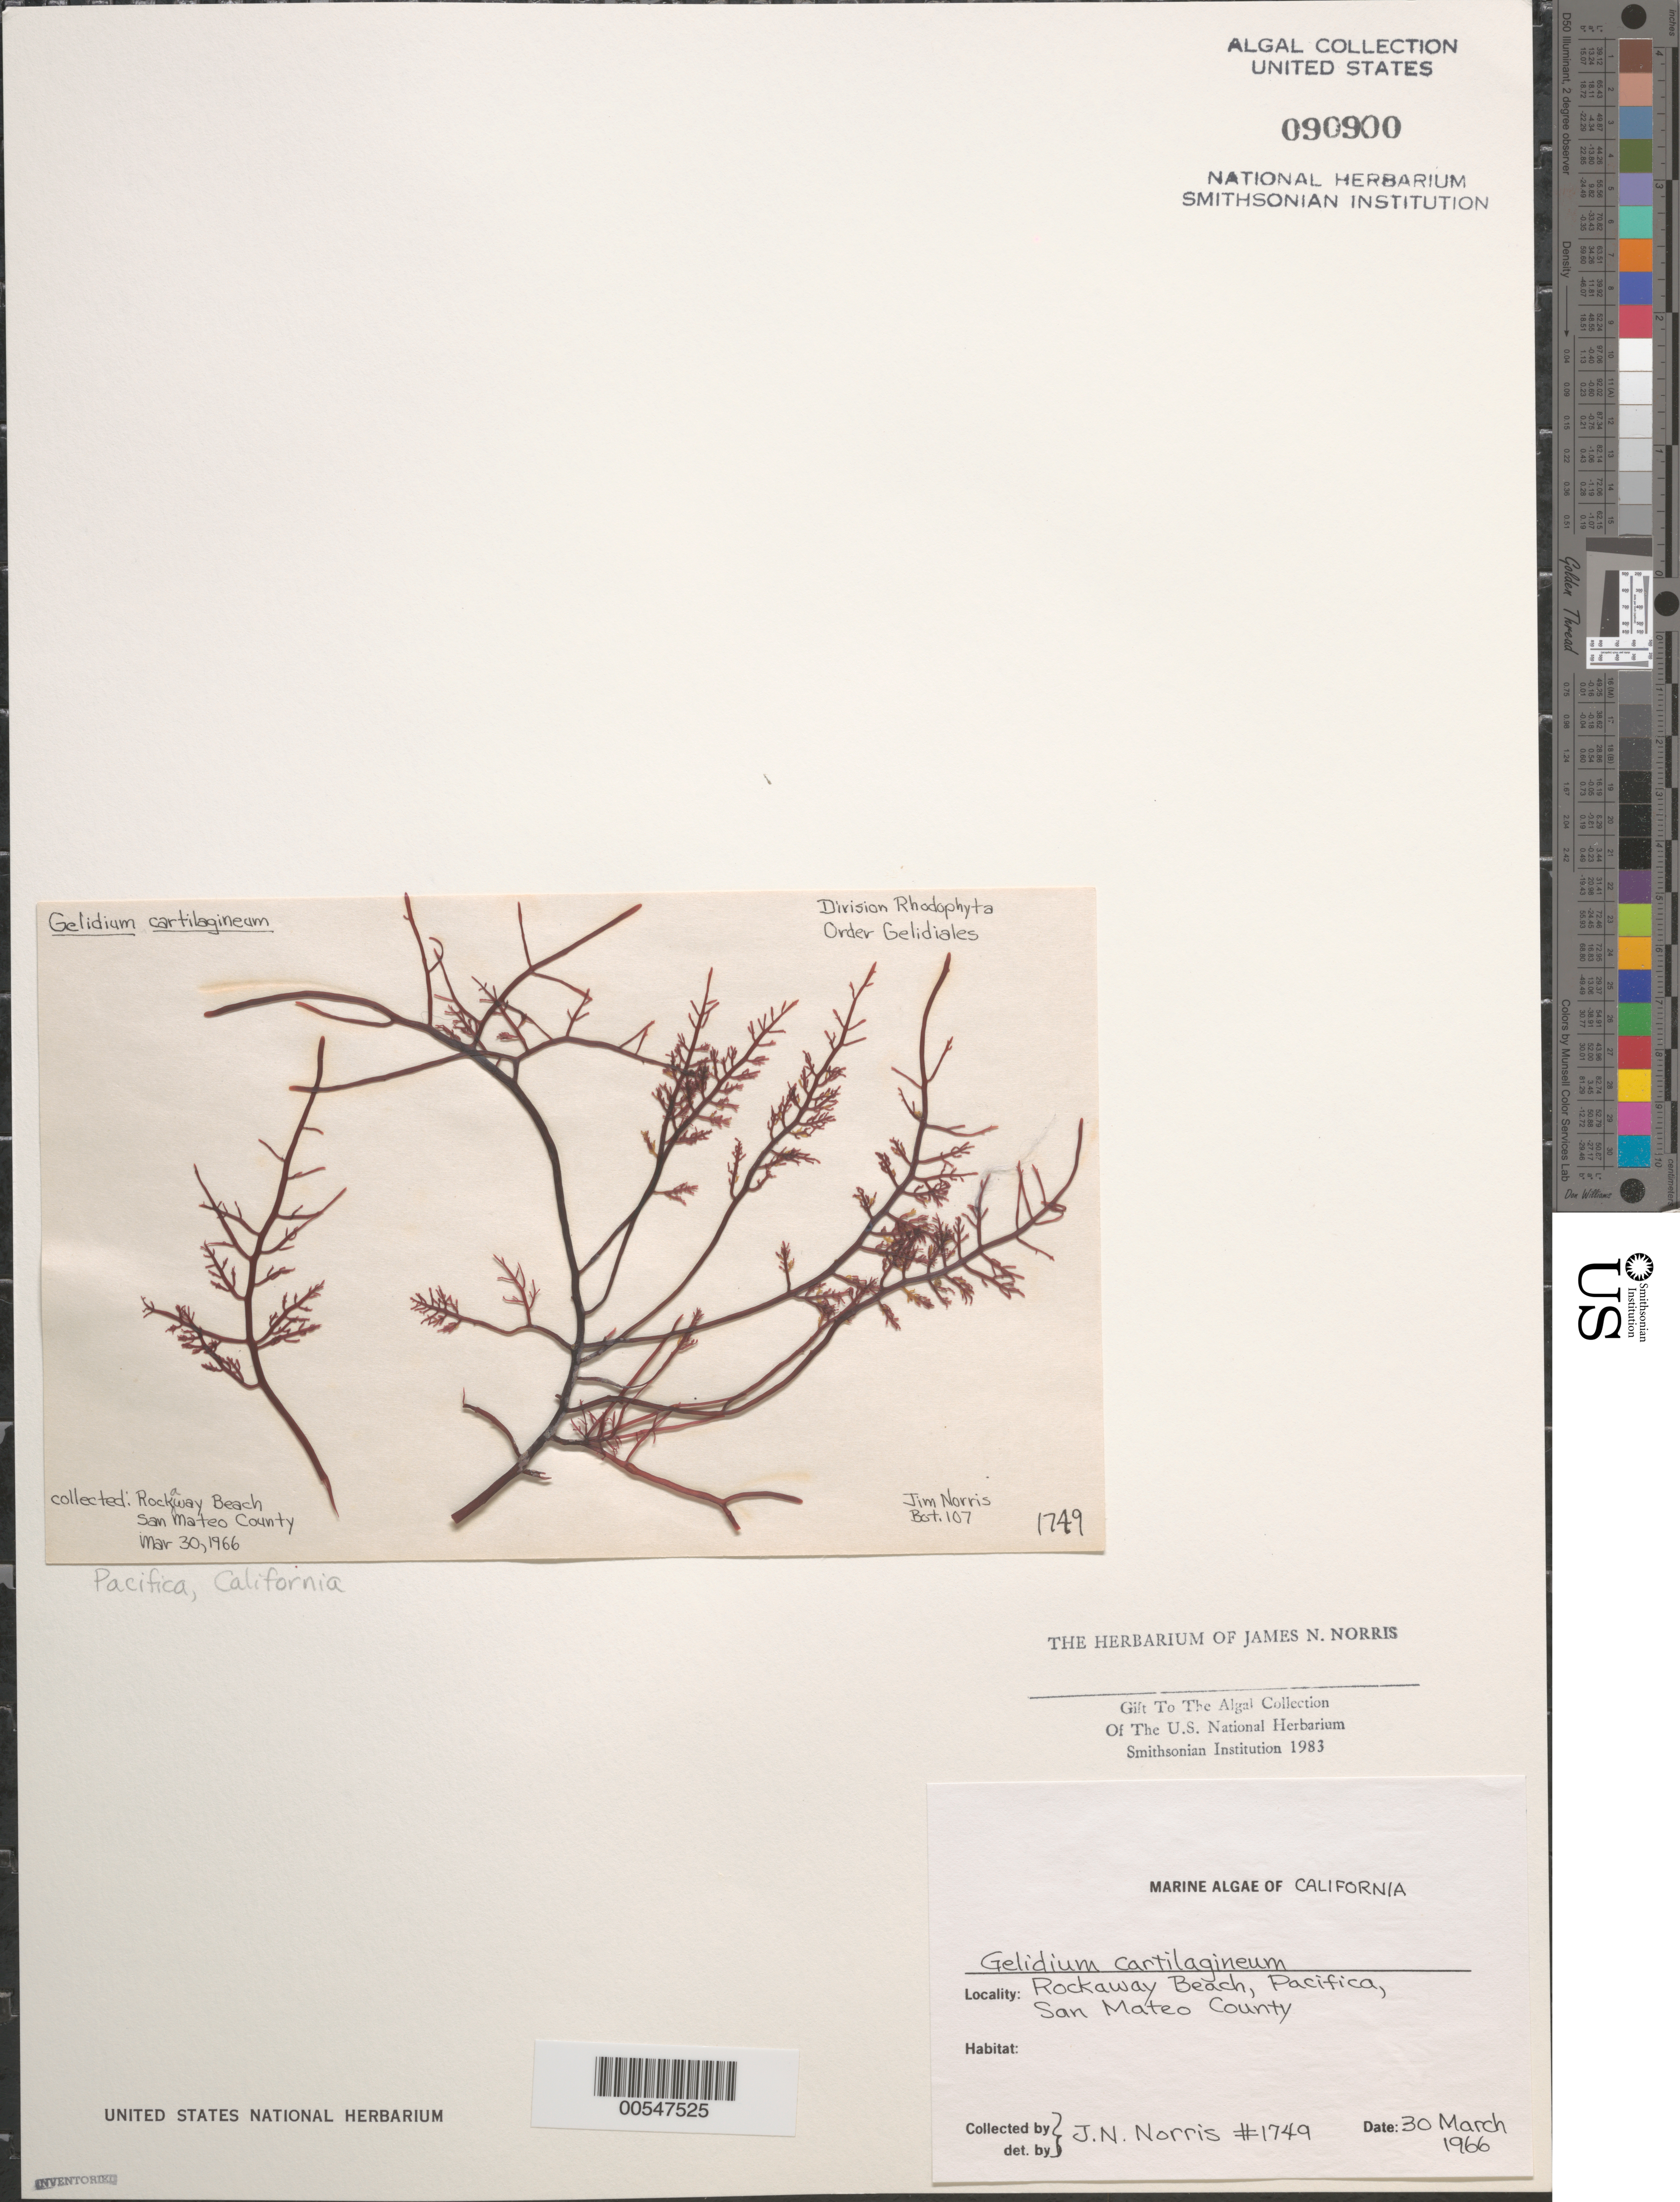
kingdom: Plantae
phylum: Rhodophyta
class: Florideophyceae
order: Plocamiales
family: Plocamiaceae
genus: Plocamium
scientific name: Plocamium cartilagineum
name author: (L.) P.S. Dixon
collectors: J. N. Norris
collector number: JN-1749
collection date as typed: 30 Mar 1966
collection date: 1966-03-30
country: United States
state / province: California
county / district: San Mateo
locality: Rockaway Beach, Pacifica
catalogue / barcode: US 90900